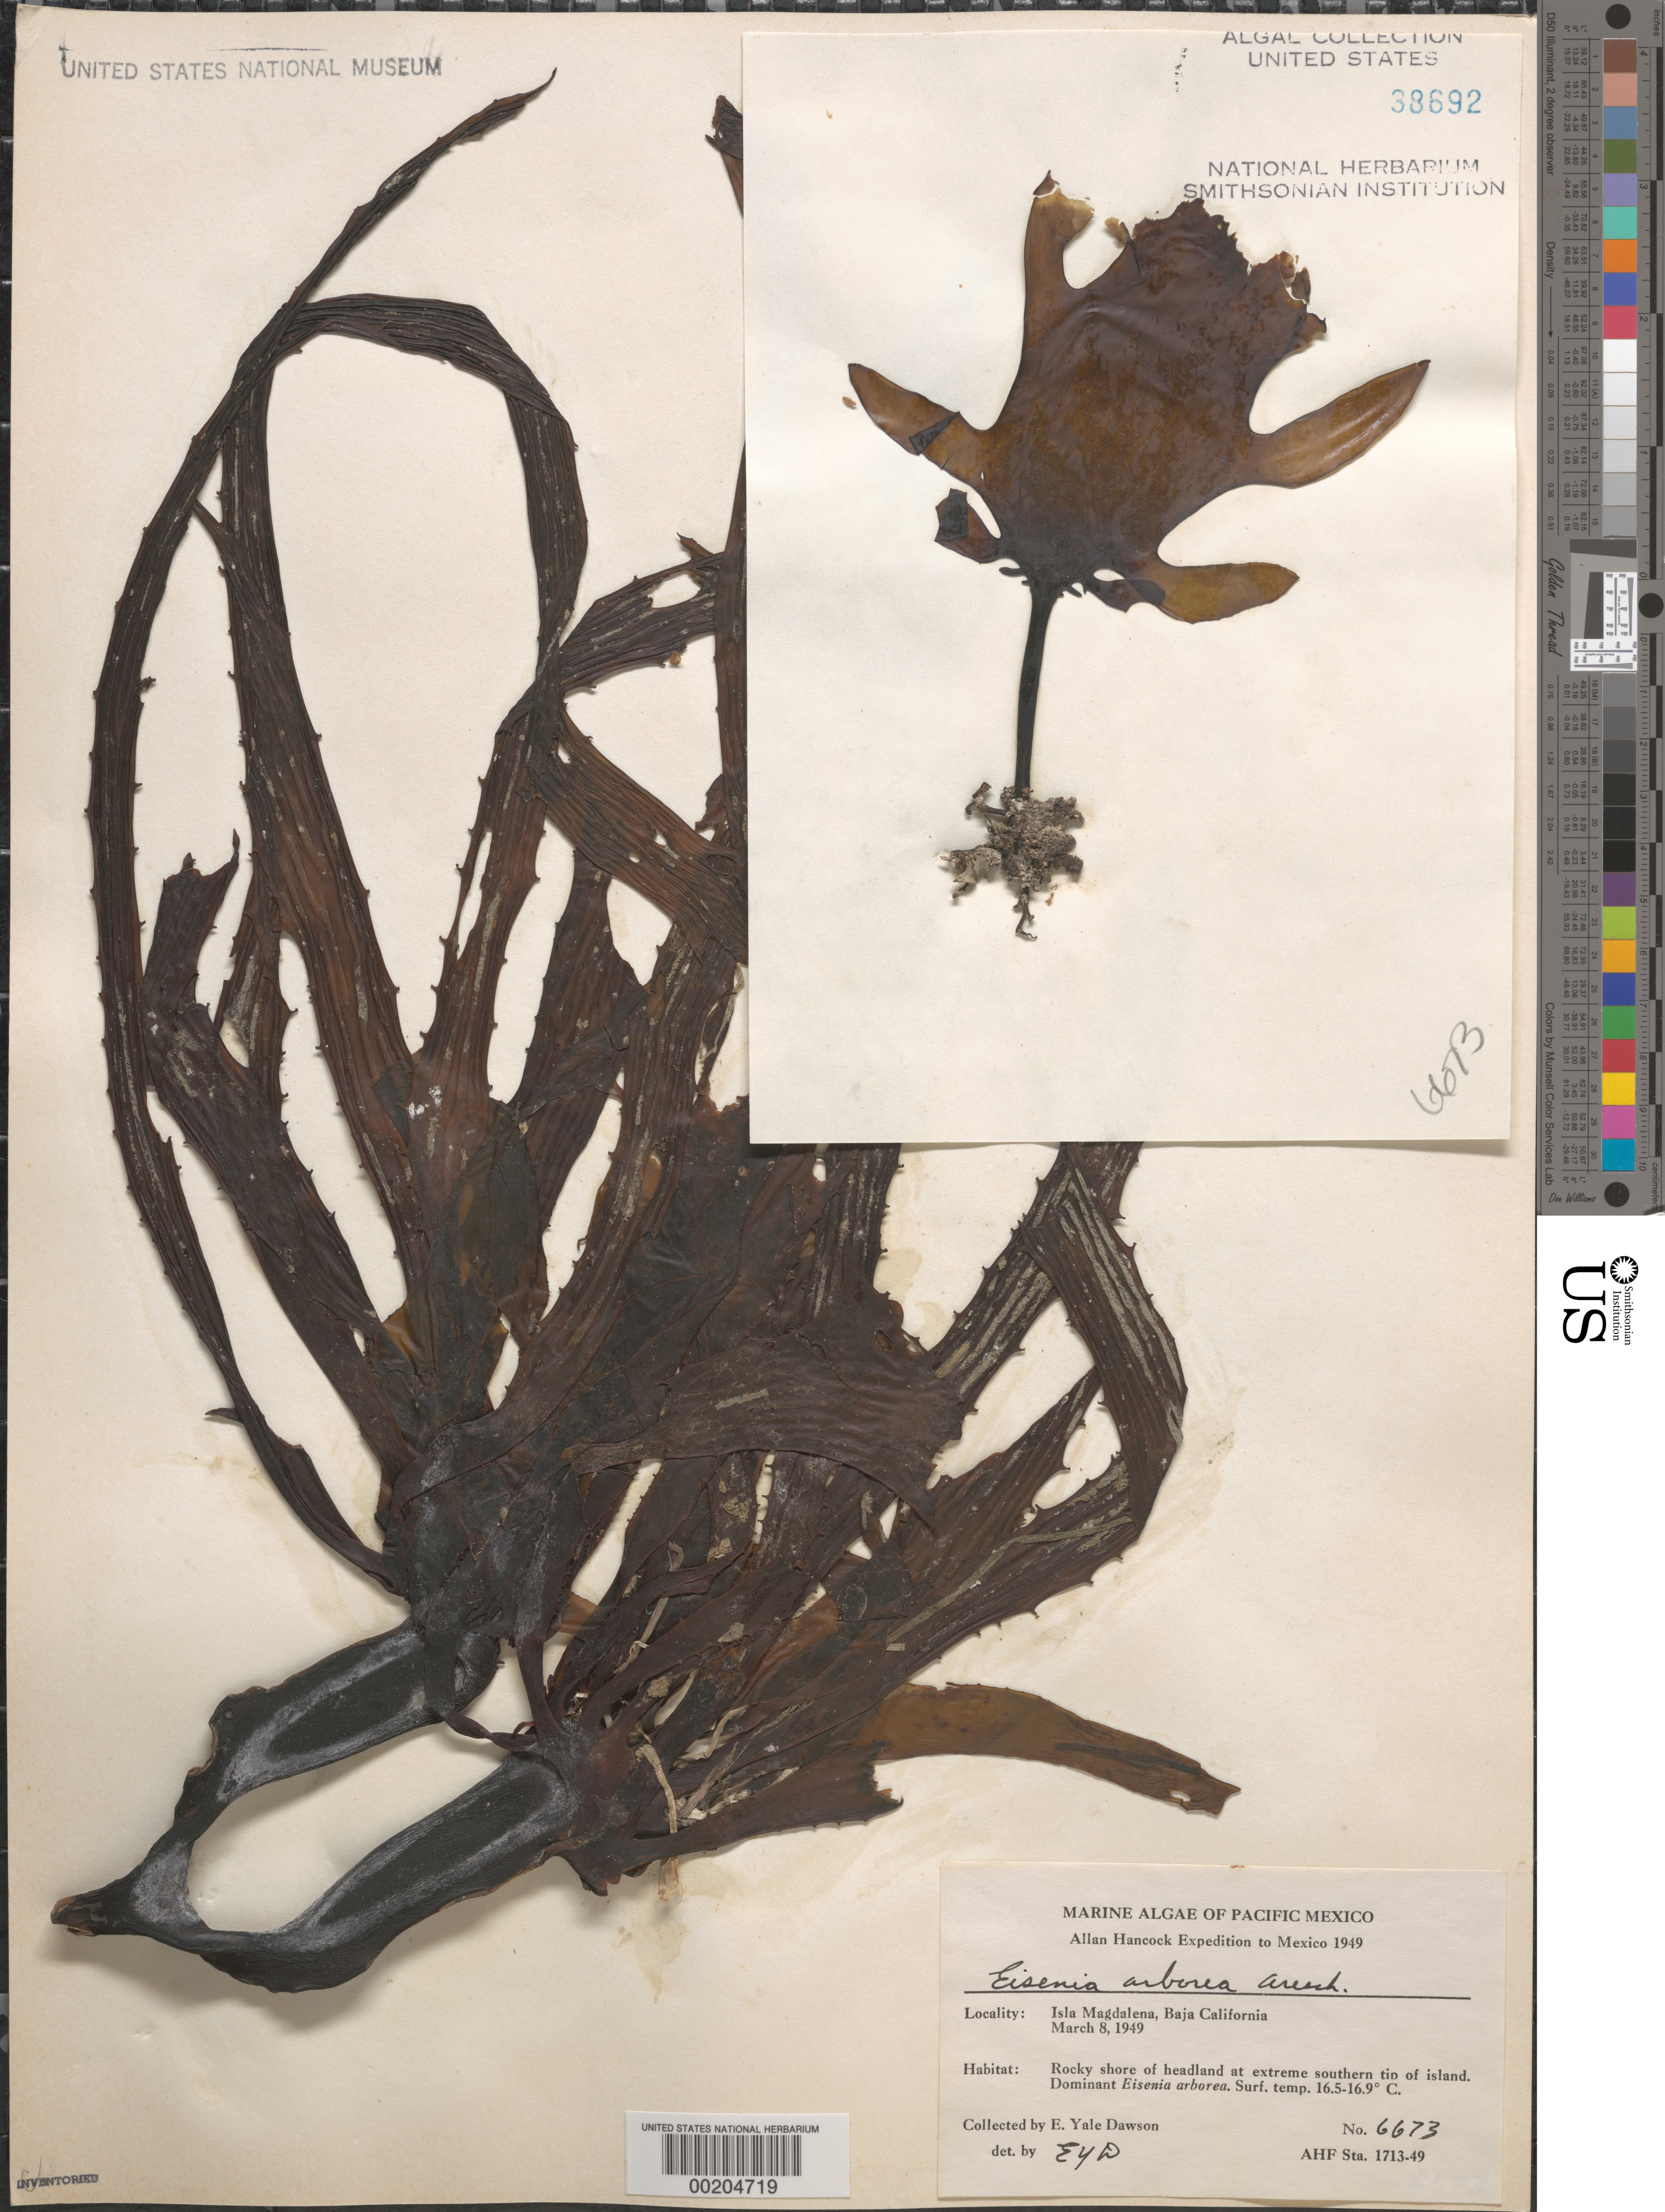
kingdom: Chromista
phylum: Ochrophyta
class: Phaeophyceae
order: Laminariales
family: Lessoniaceae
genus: Eisenia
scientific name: Eisenia arborea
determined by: Dawson, E. Y.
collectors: E. Y. Dawson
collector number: EYD 6673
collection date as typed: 08 Mar 1949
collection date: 1949-03-08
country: Mexico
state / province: Baja California Sur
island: Isla Magdalena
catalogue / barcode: US 38692